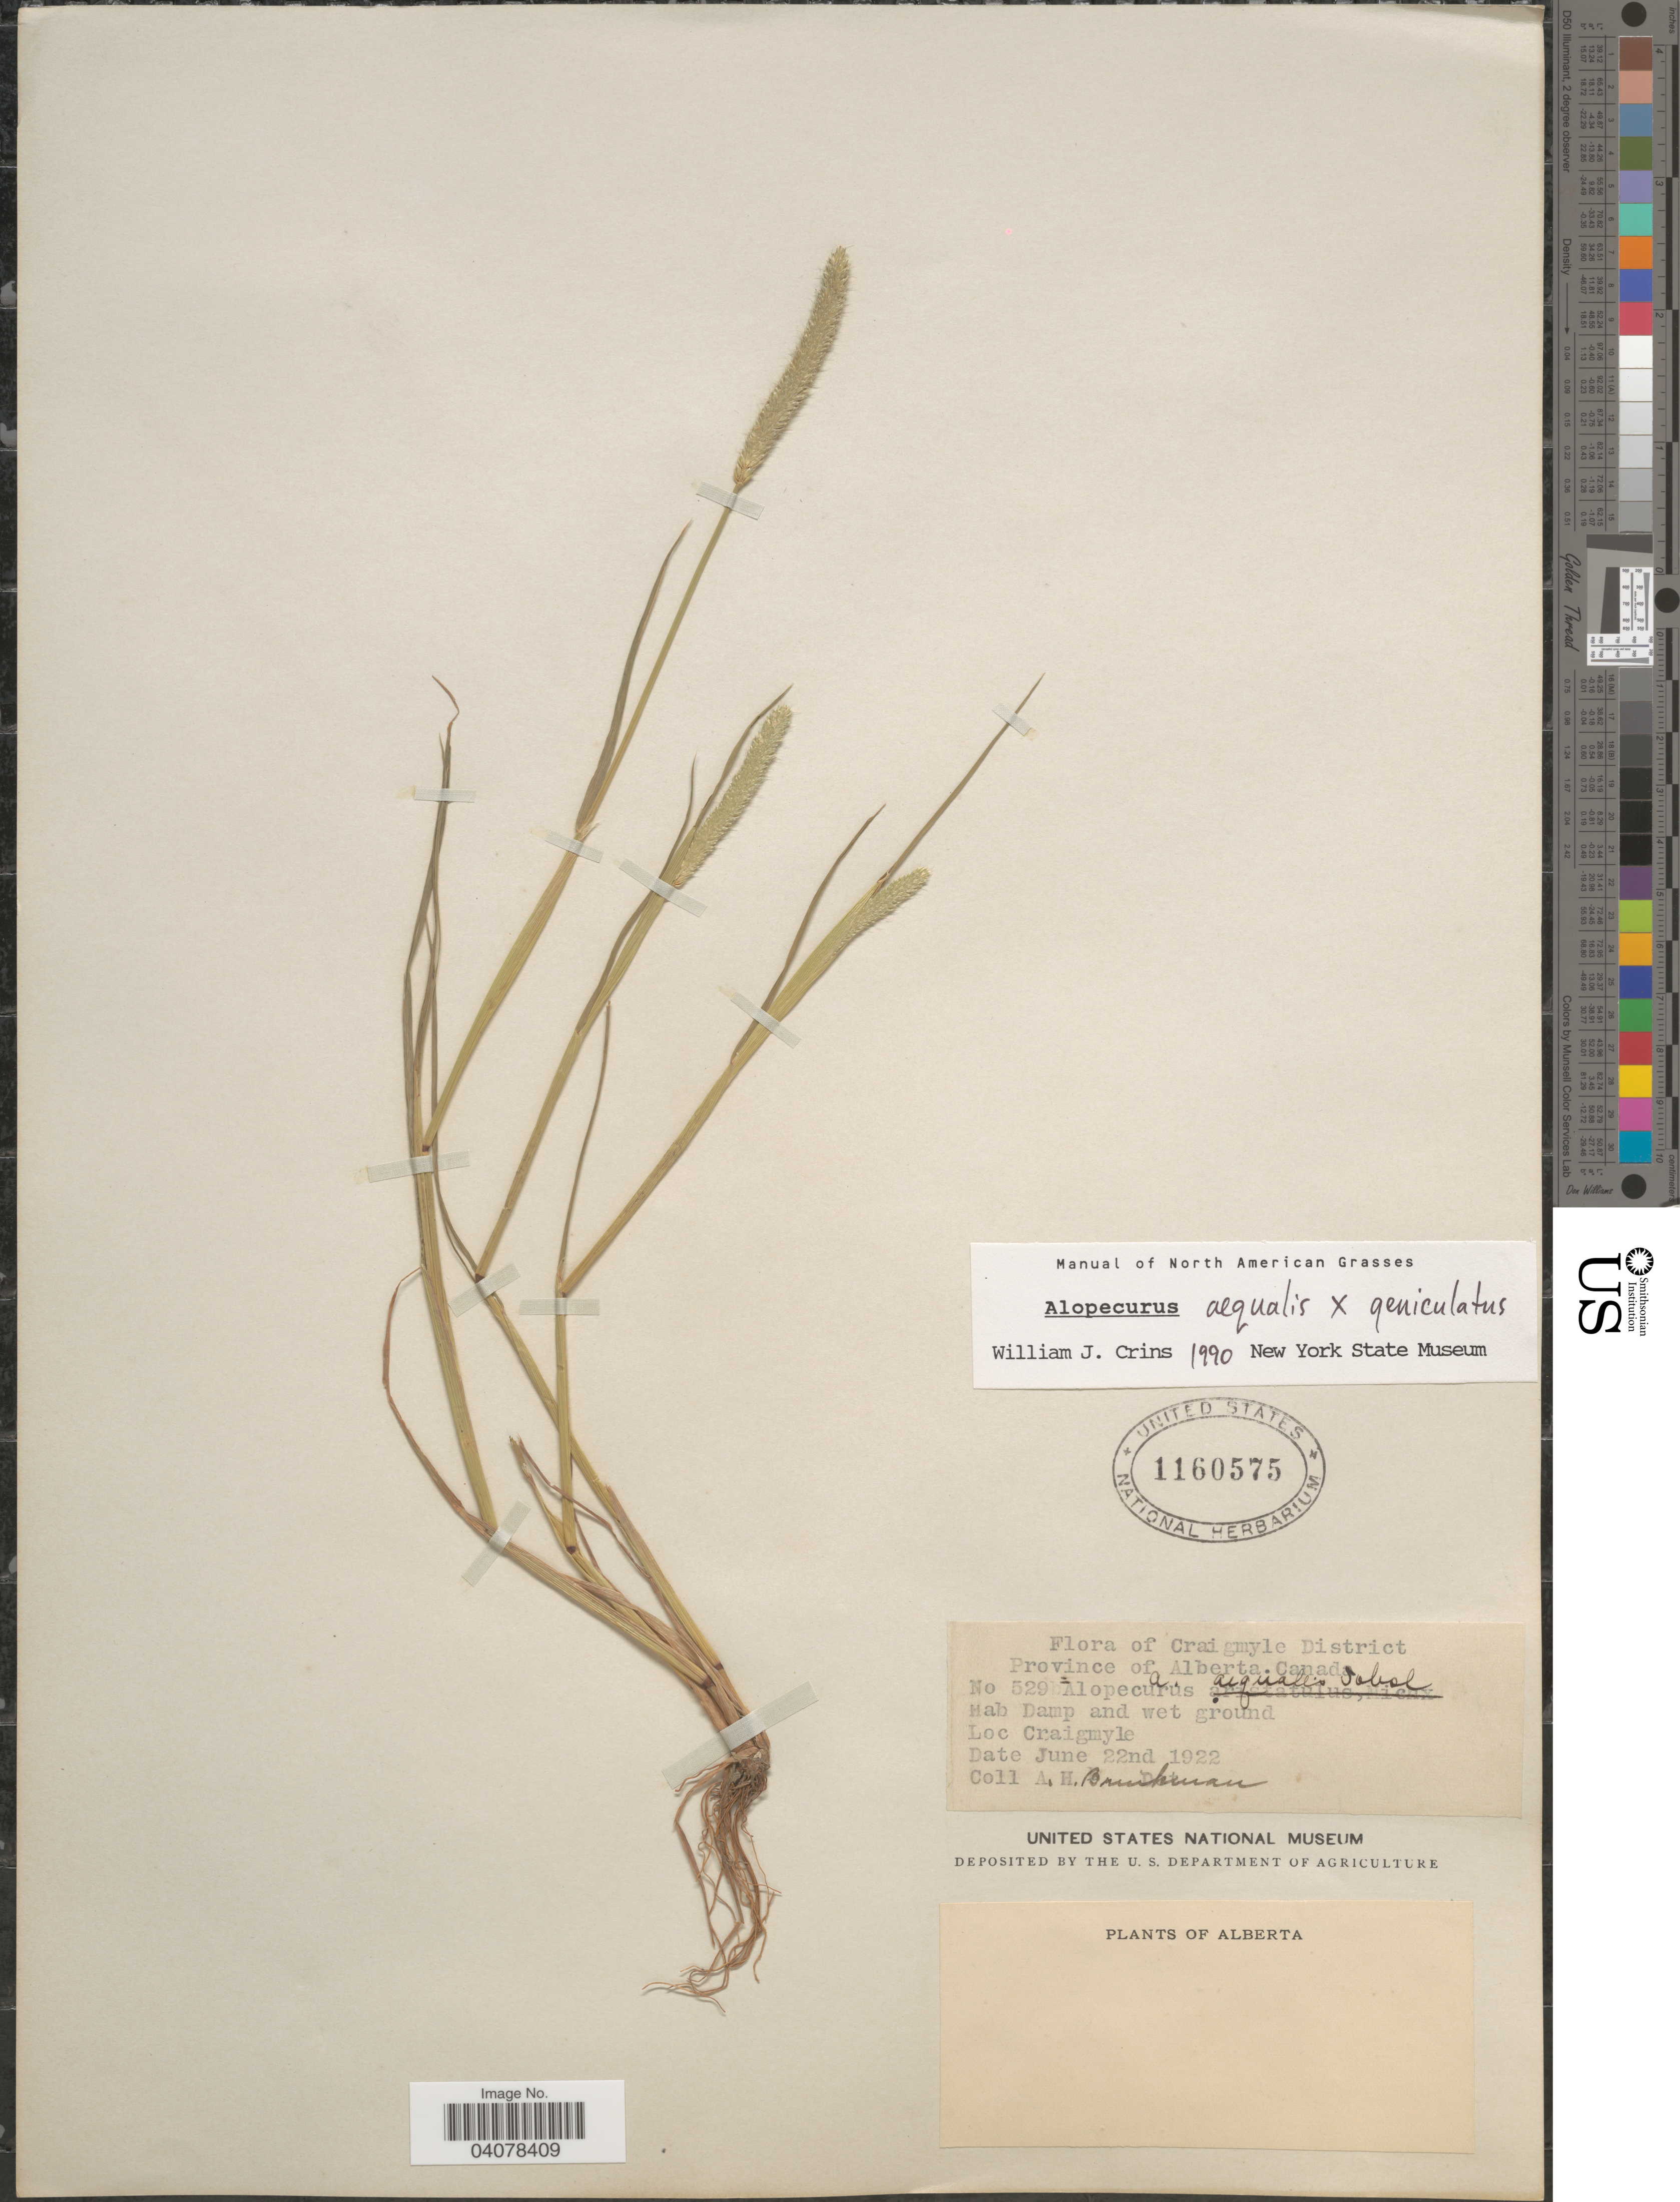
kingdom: Plantae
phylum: Tracheophyta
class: Liliopsida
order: Poales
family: Poaceae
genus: Alopecurus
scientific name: Alopecurus aequalis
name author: Sobol.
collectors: A. Brinkman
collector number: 529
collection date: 1922-06-22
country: Canada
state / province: Alberta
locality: Craigmyle District. Craigmyle.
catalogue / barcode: US 1160575